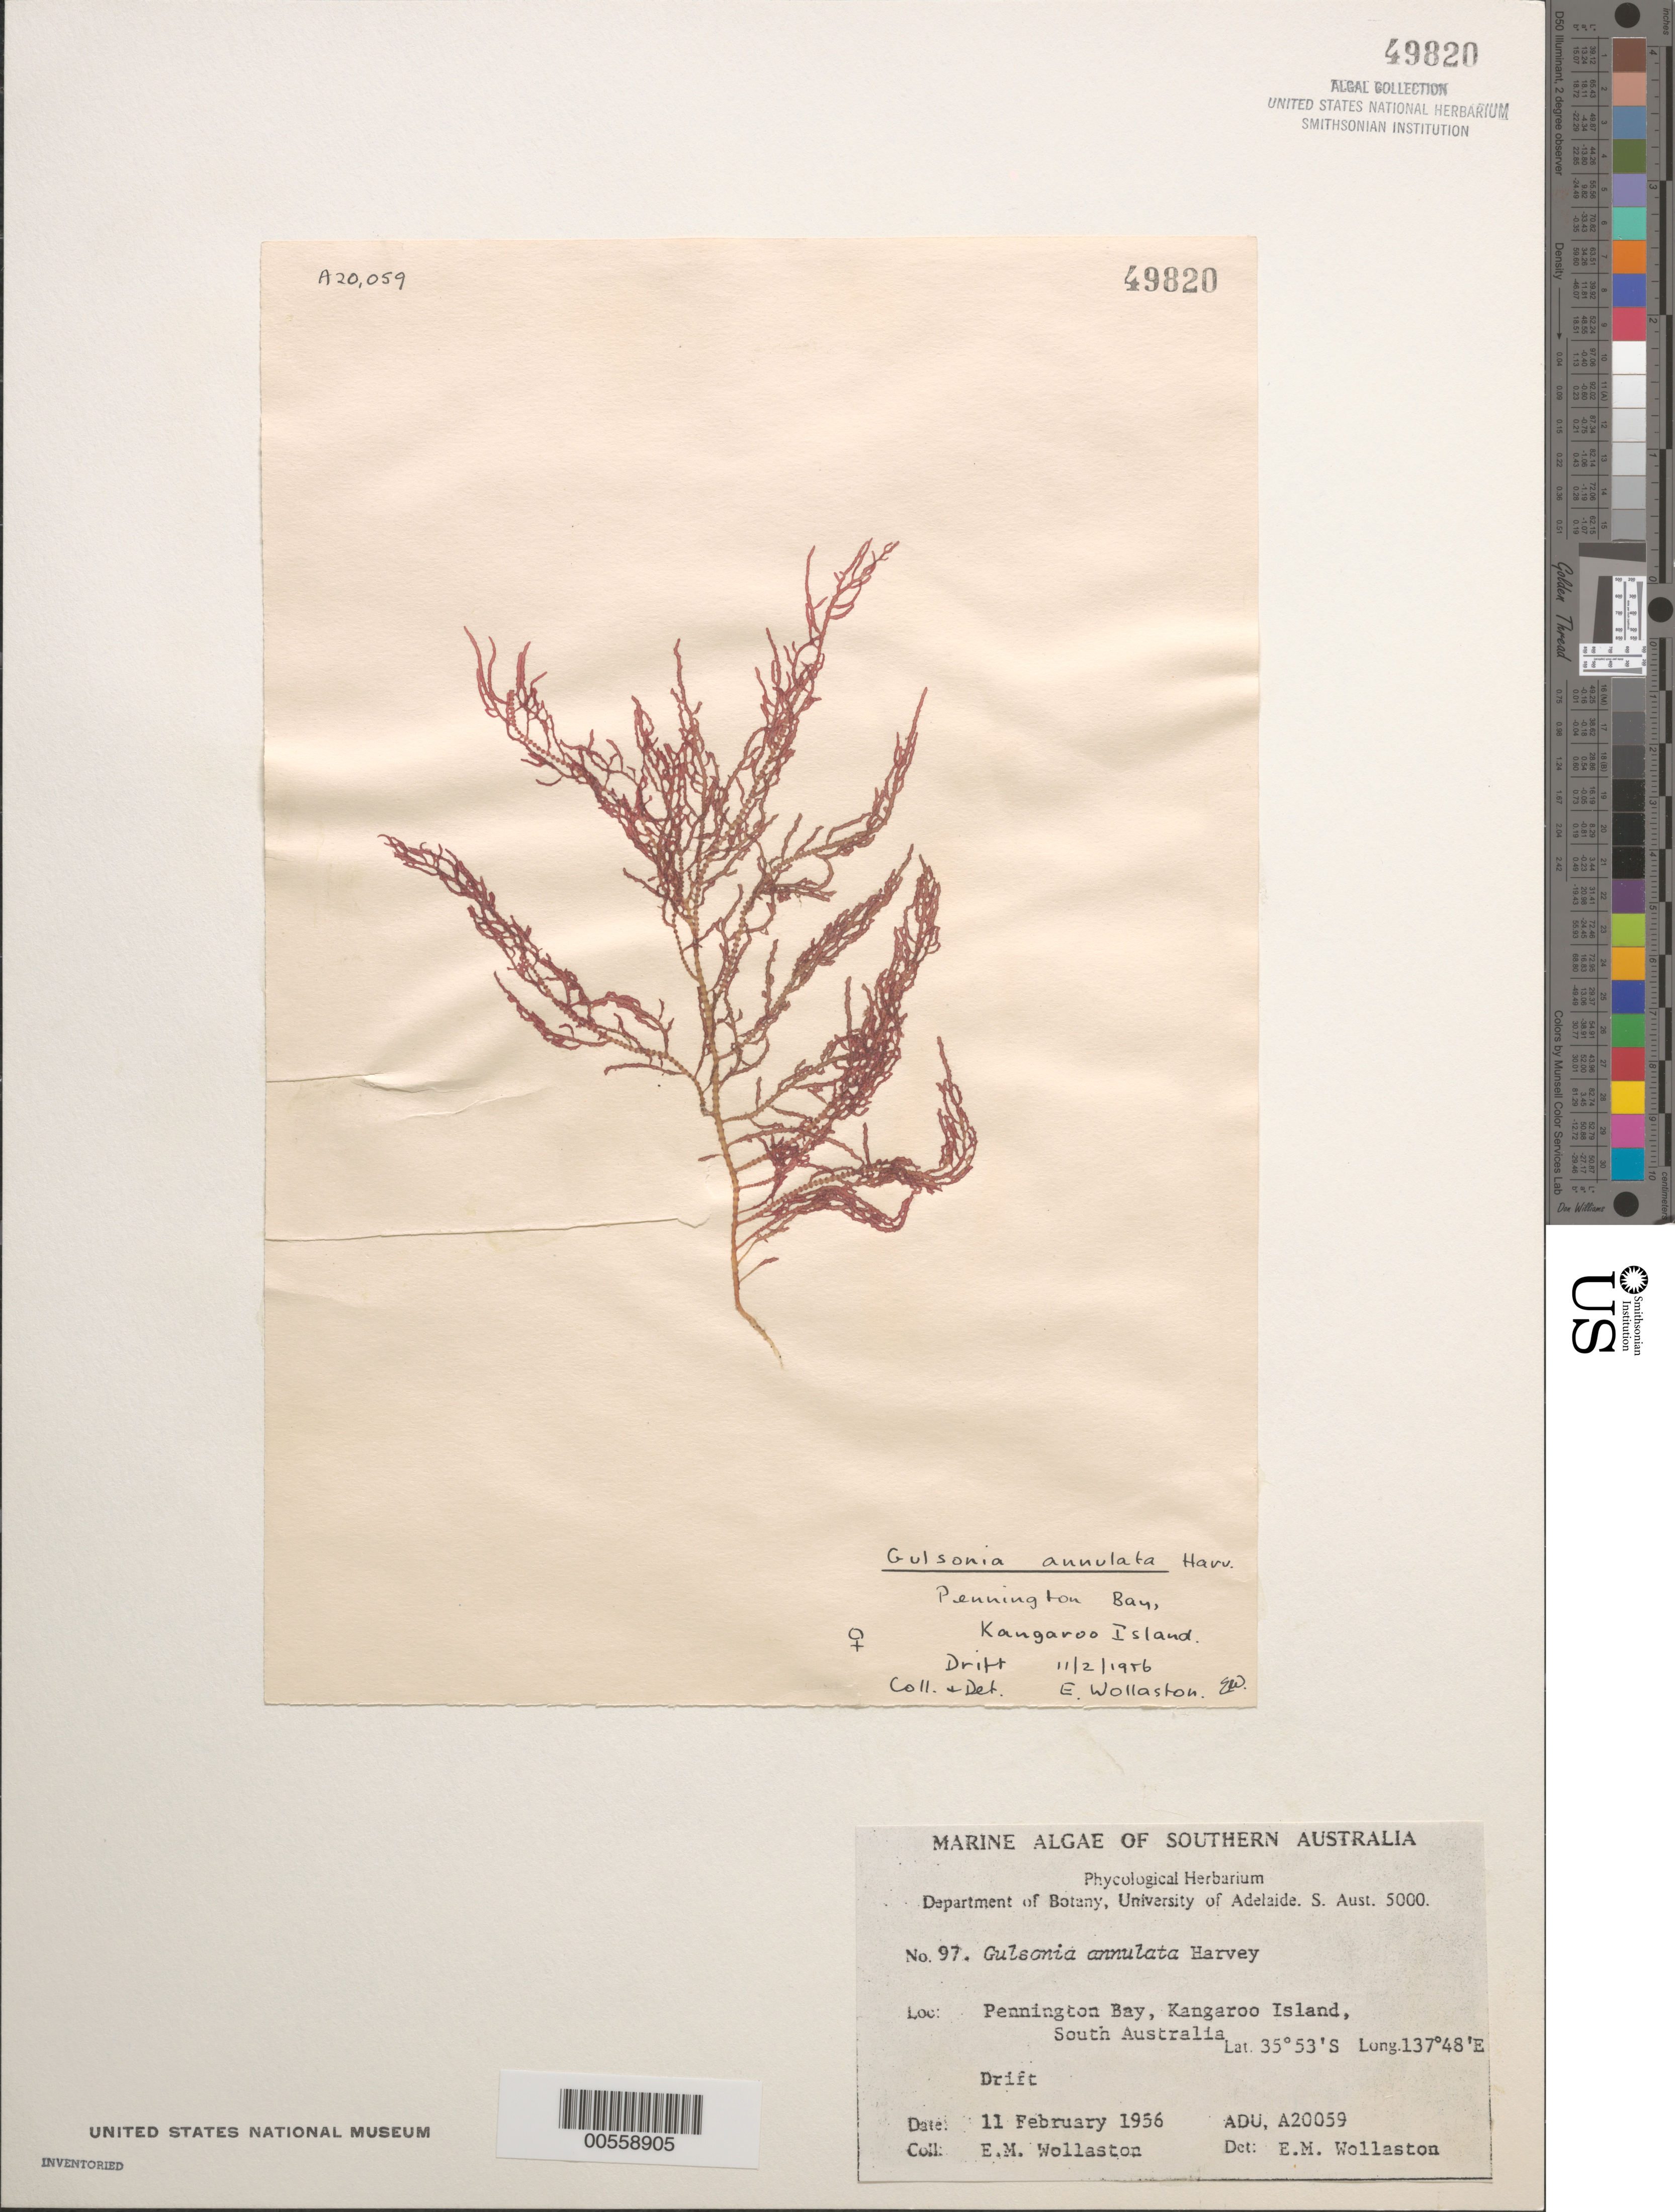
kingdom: Plantae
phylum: Rhodophyta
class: Florideophyceae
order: Ceramiales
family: Callithamniaceae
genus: Gulsonia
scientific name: Gulsonia annulata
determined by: Wollaston, E. M.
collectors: E. Wollaston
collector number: ADU A20059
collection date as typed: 11 Feb 1956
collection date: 1956-02-11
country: Australia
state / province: South Australia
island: Kangaroo Island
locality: Pennington Bay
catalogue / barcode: US 49820